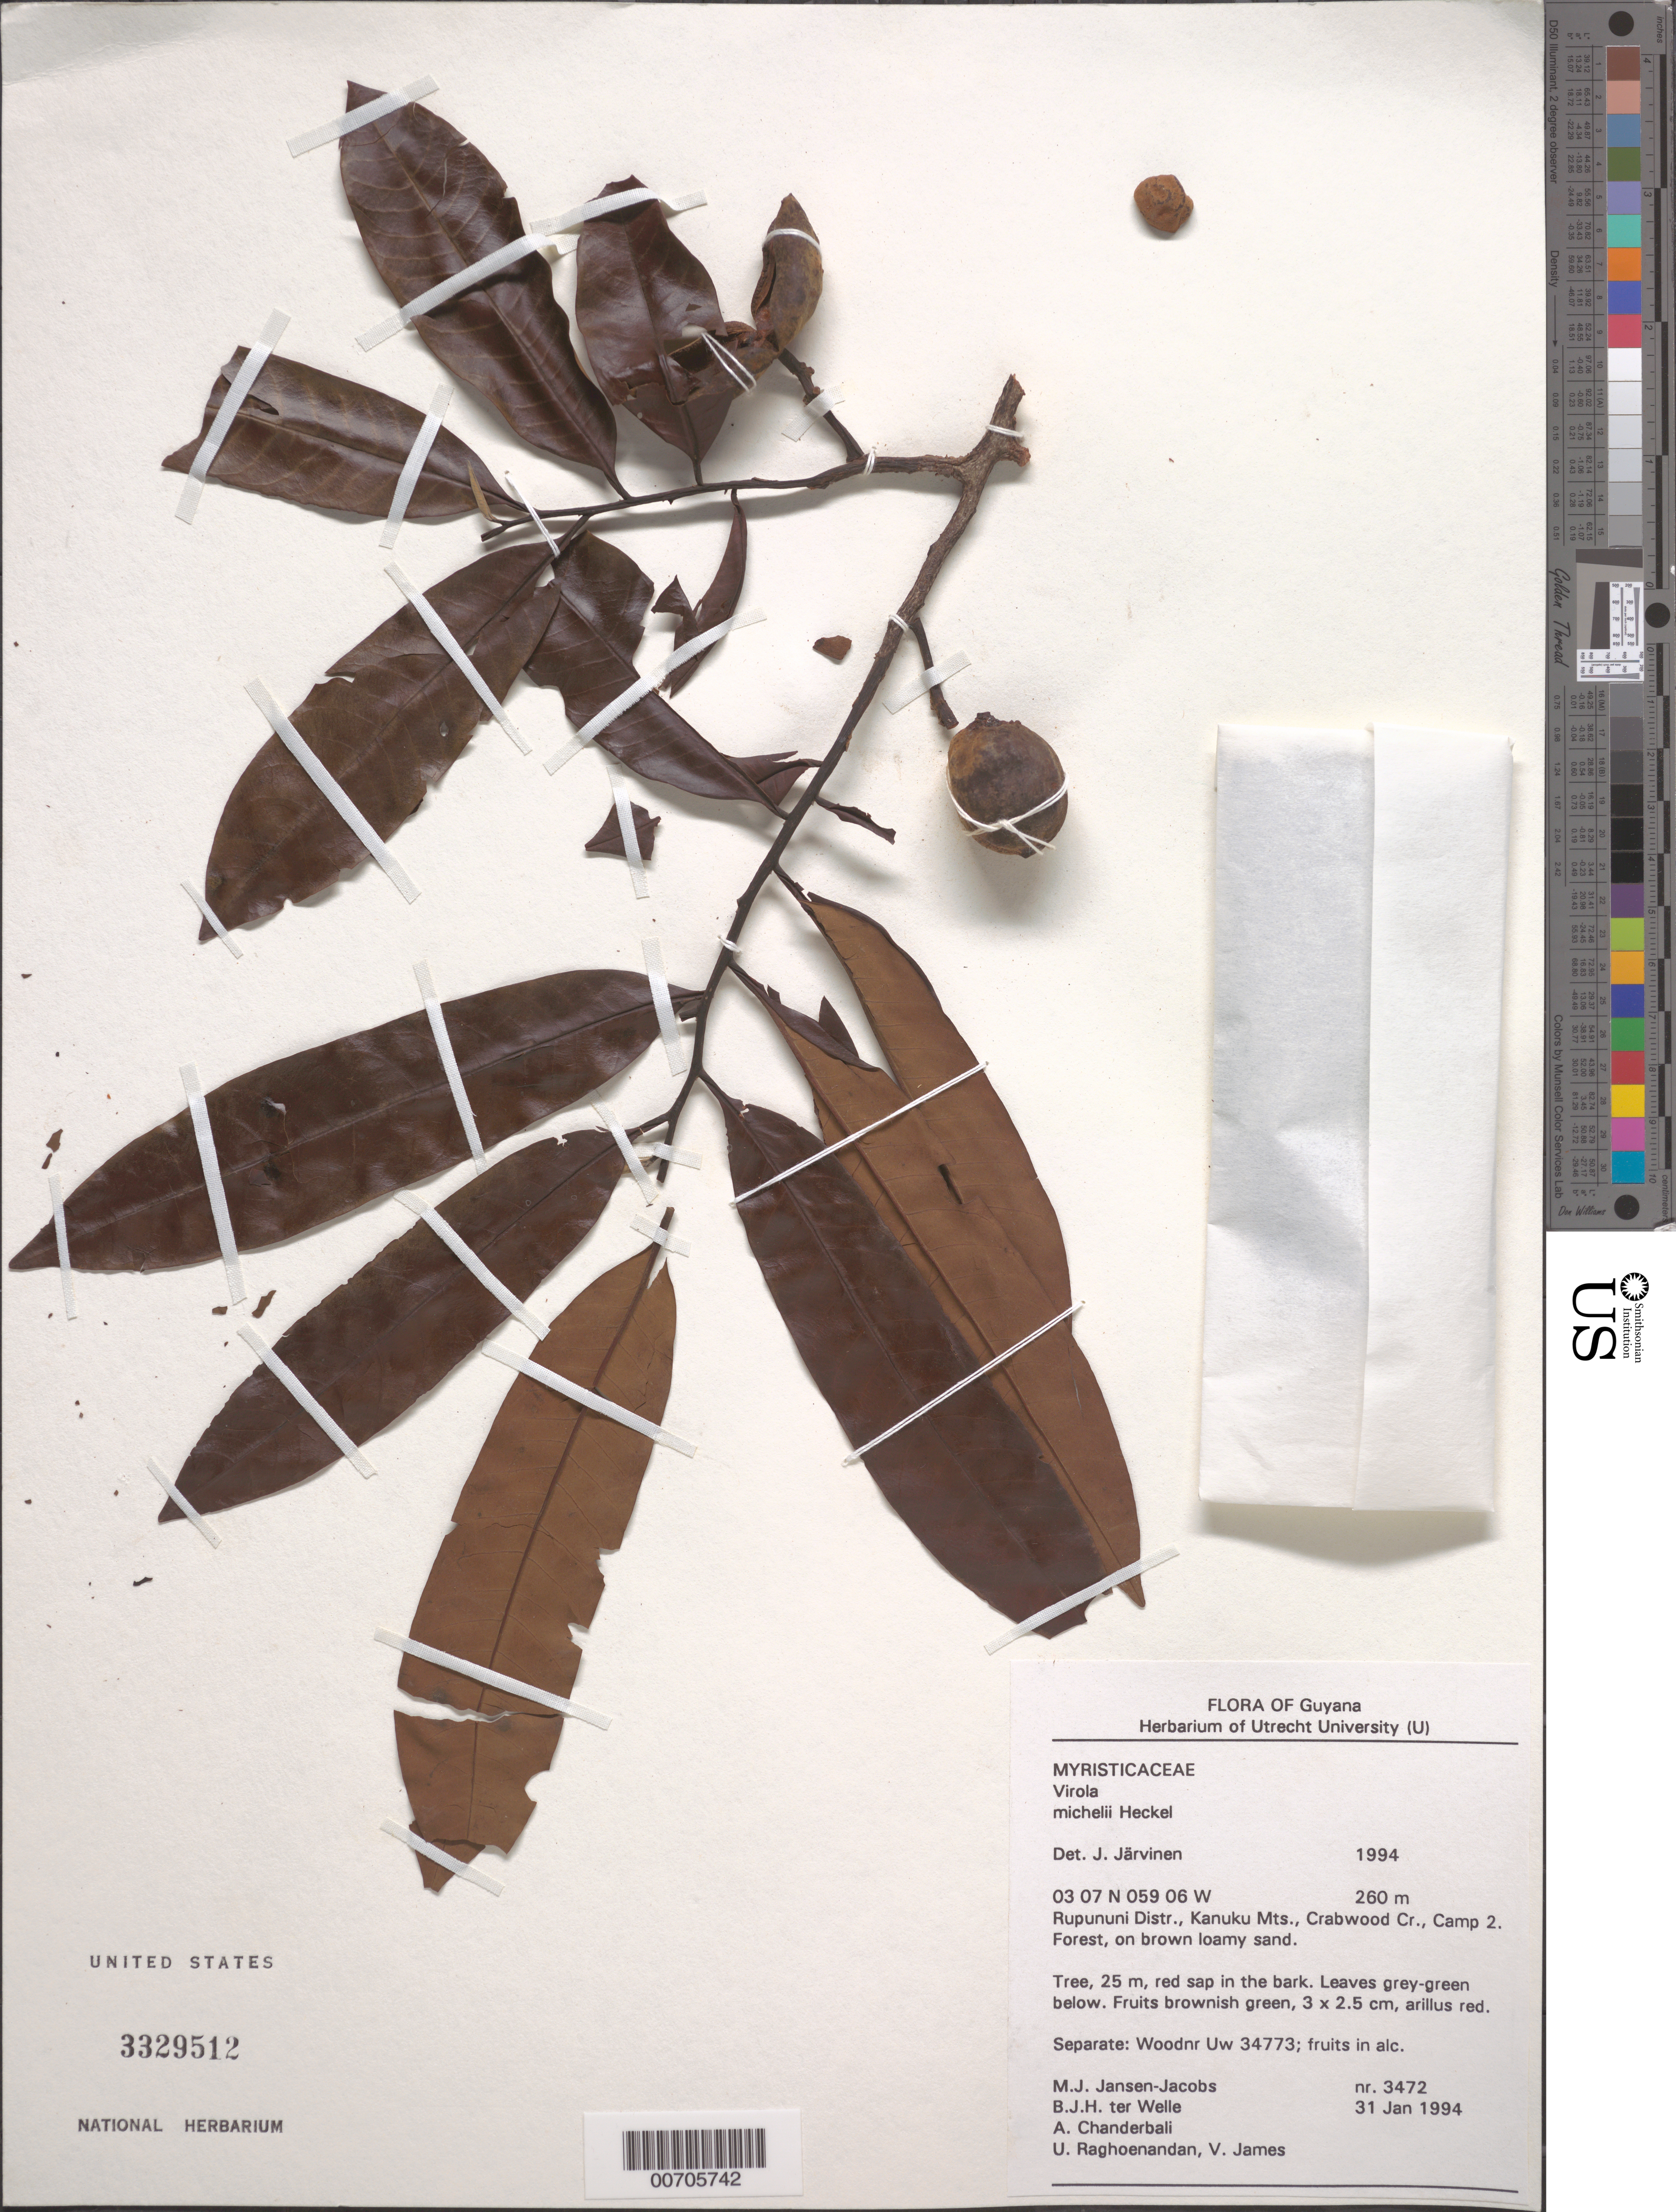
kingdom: Plantae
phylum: Tracheophyta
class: Magnoliopsida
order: Magnoliales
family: Myristicaceae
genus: Virola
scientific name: Virola michelii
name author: Heckel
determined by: Järvinen, J.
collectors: M. J. Jansen-Jacobs, B. Welle, A. S. Chanderbali, U. Raghoenandan & V. James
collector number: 3472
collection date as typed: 31-Jan-94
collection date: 1994-01-31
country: Guyana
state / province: U. Takutu-U. Essequibo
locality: Crabwood Cr., Camp 2, Kanuku Mts., Rupununi District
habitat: Forest on brown loamy sand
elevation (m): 260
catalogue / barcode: US 3329512